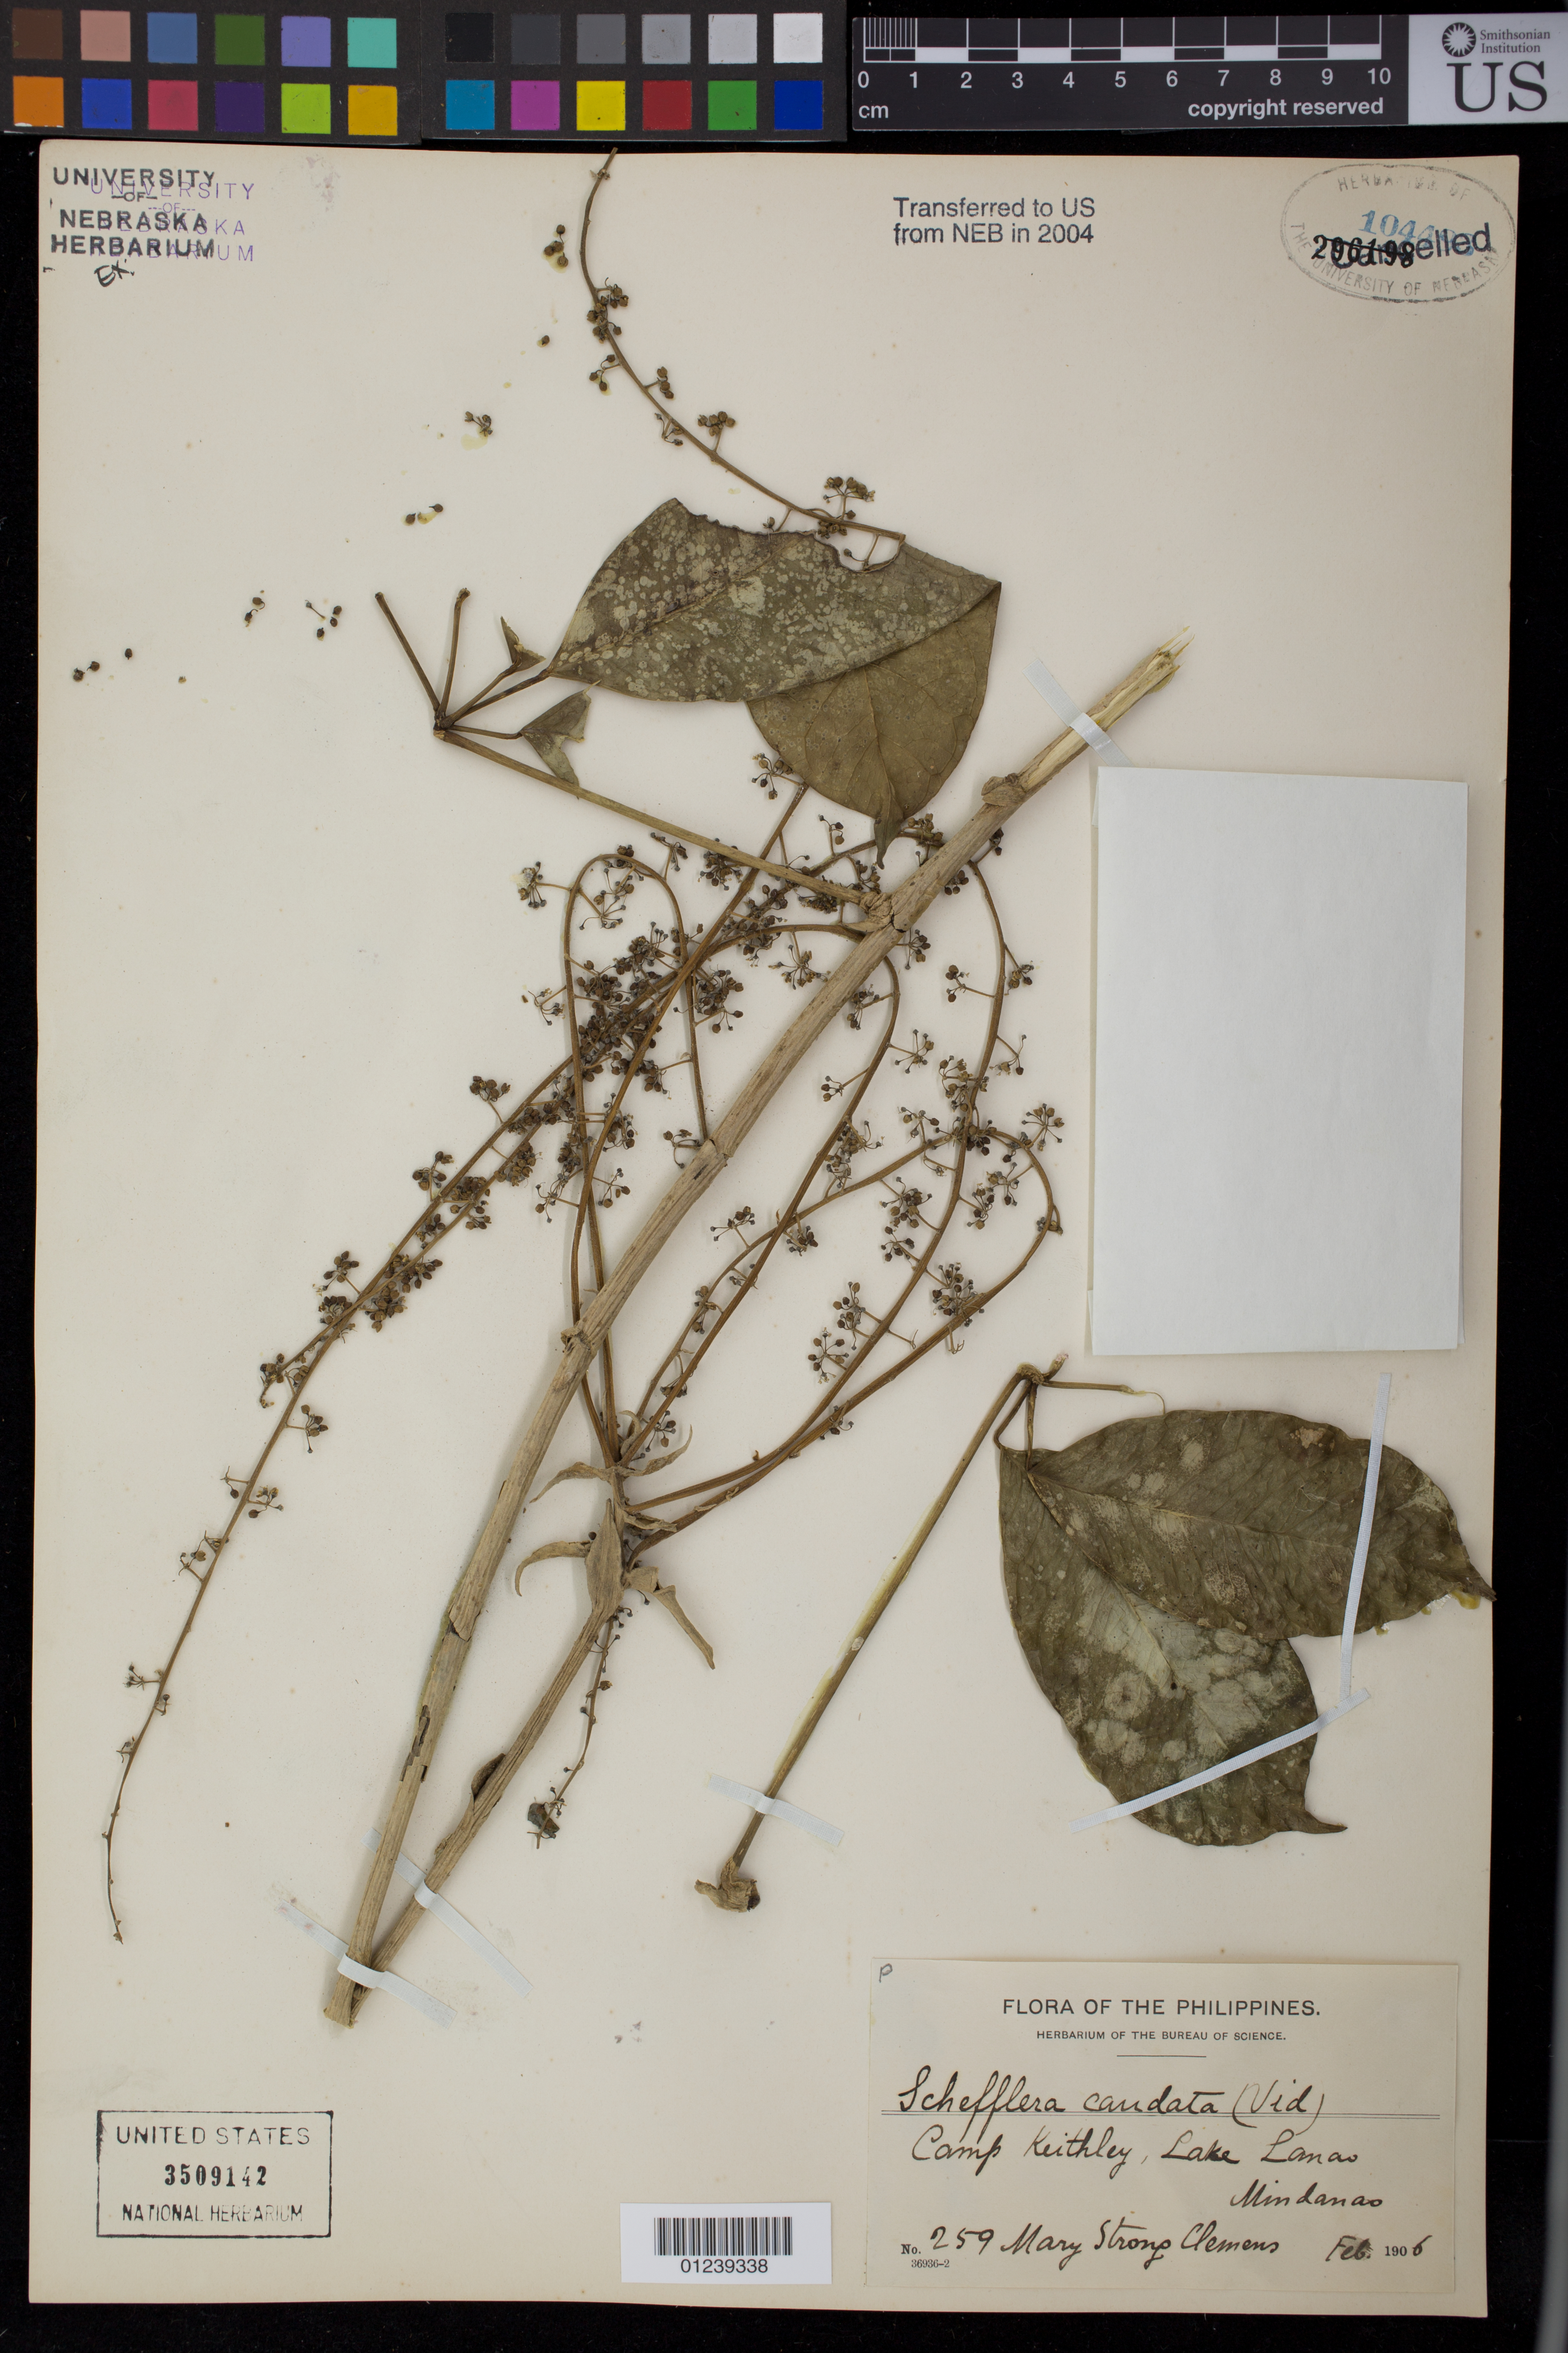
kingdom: Plantae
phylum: Tracheophyta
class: Magnoliopsida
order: Apiales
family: Araliaceae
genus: Schefflera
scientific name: Schefflera caudata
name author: Merr. & Rolfe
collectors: M. S. Clemens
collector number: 259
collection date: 1906-02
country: Philippines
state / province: Muslim Mindanao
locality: Camp Keithley, Lake Lanao, Mindanao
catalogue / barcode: US 3509142